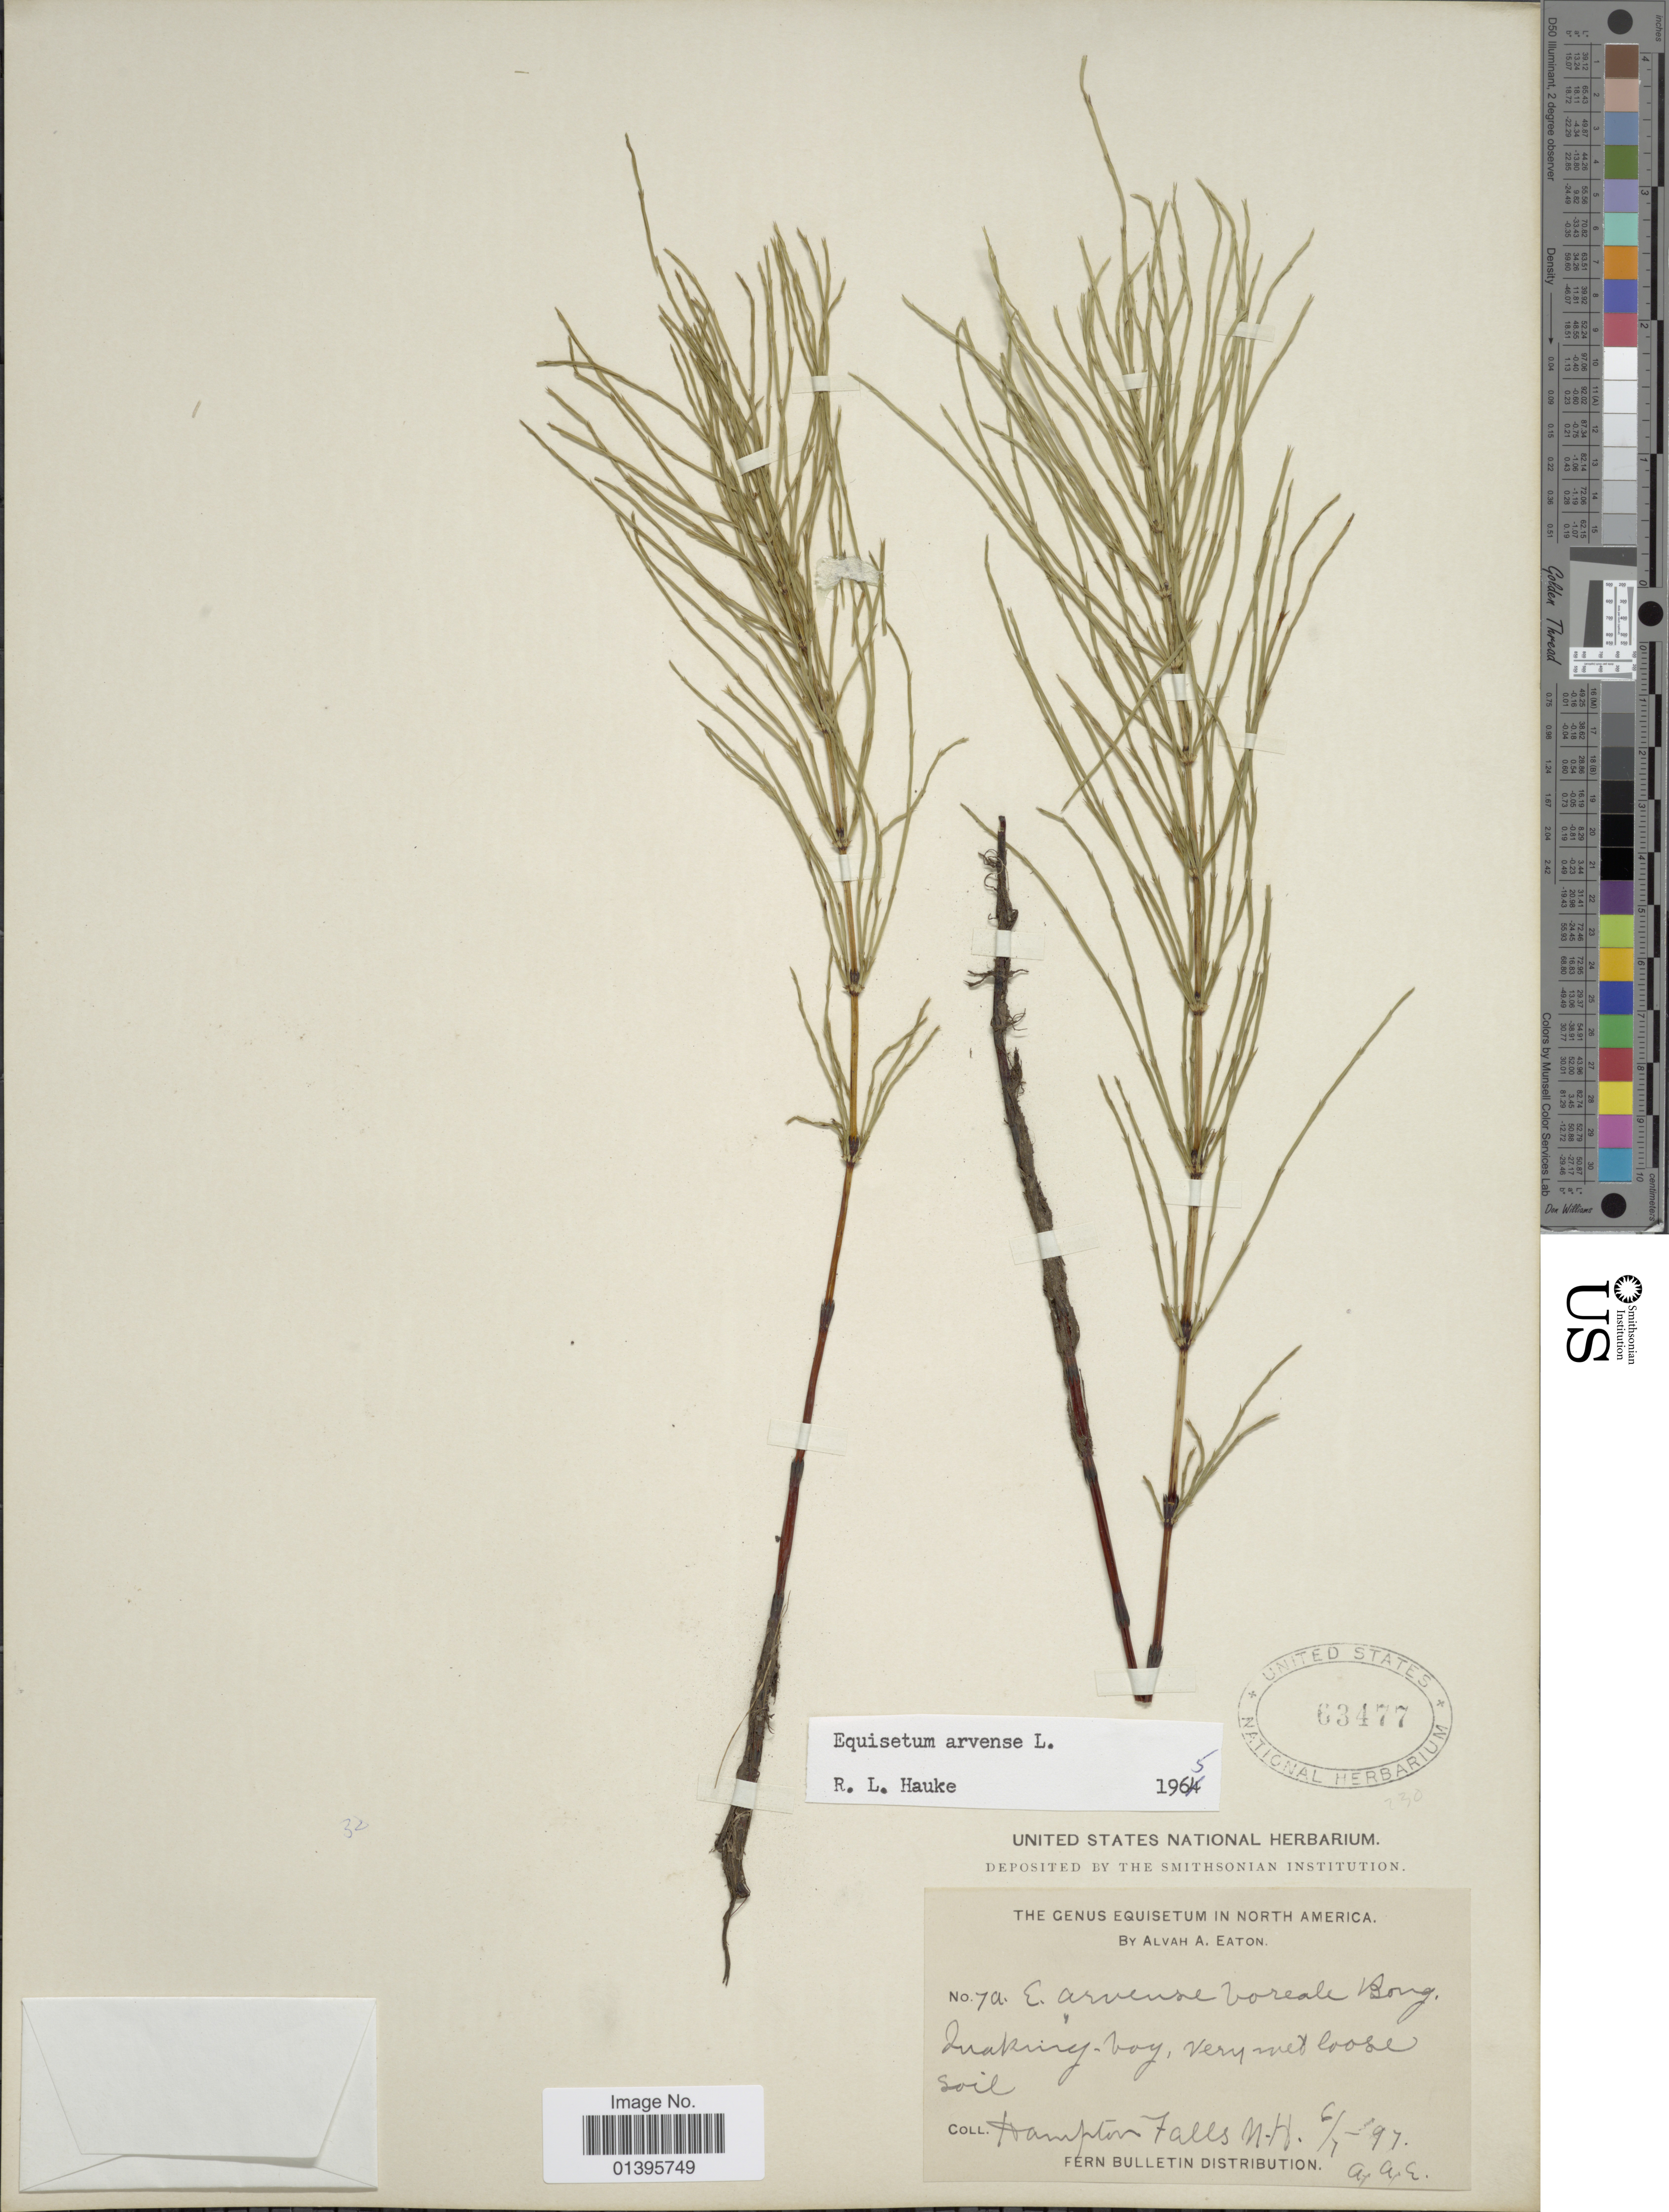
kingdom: Plantae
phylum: Tracheophyta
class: Polypodiopsida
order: Equisetales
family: Equisetaceae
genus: Equisetum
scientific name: Equisetum arvense var. boreale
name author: (Bong.) Rupr.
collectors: A. A. Eaton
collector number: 7a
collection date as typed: Transcribed d/m/y: 6/7/97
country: United States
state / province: New Hampshire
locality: Hampton Falls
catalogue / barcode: US 63477